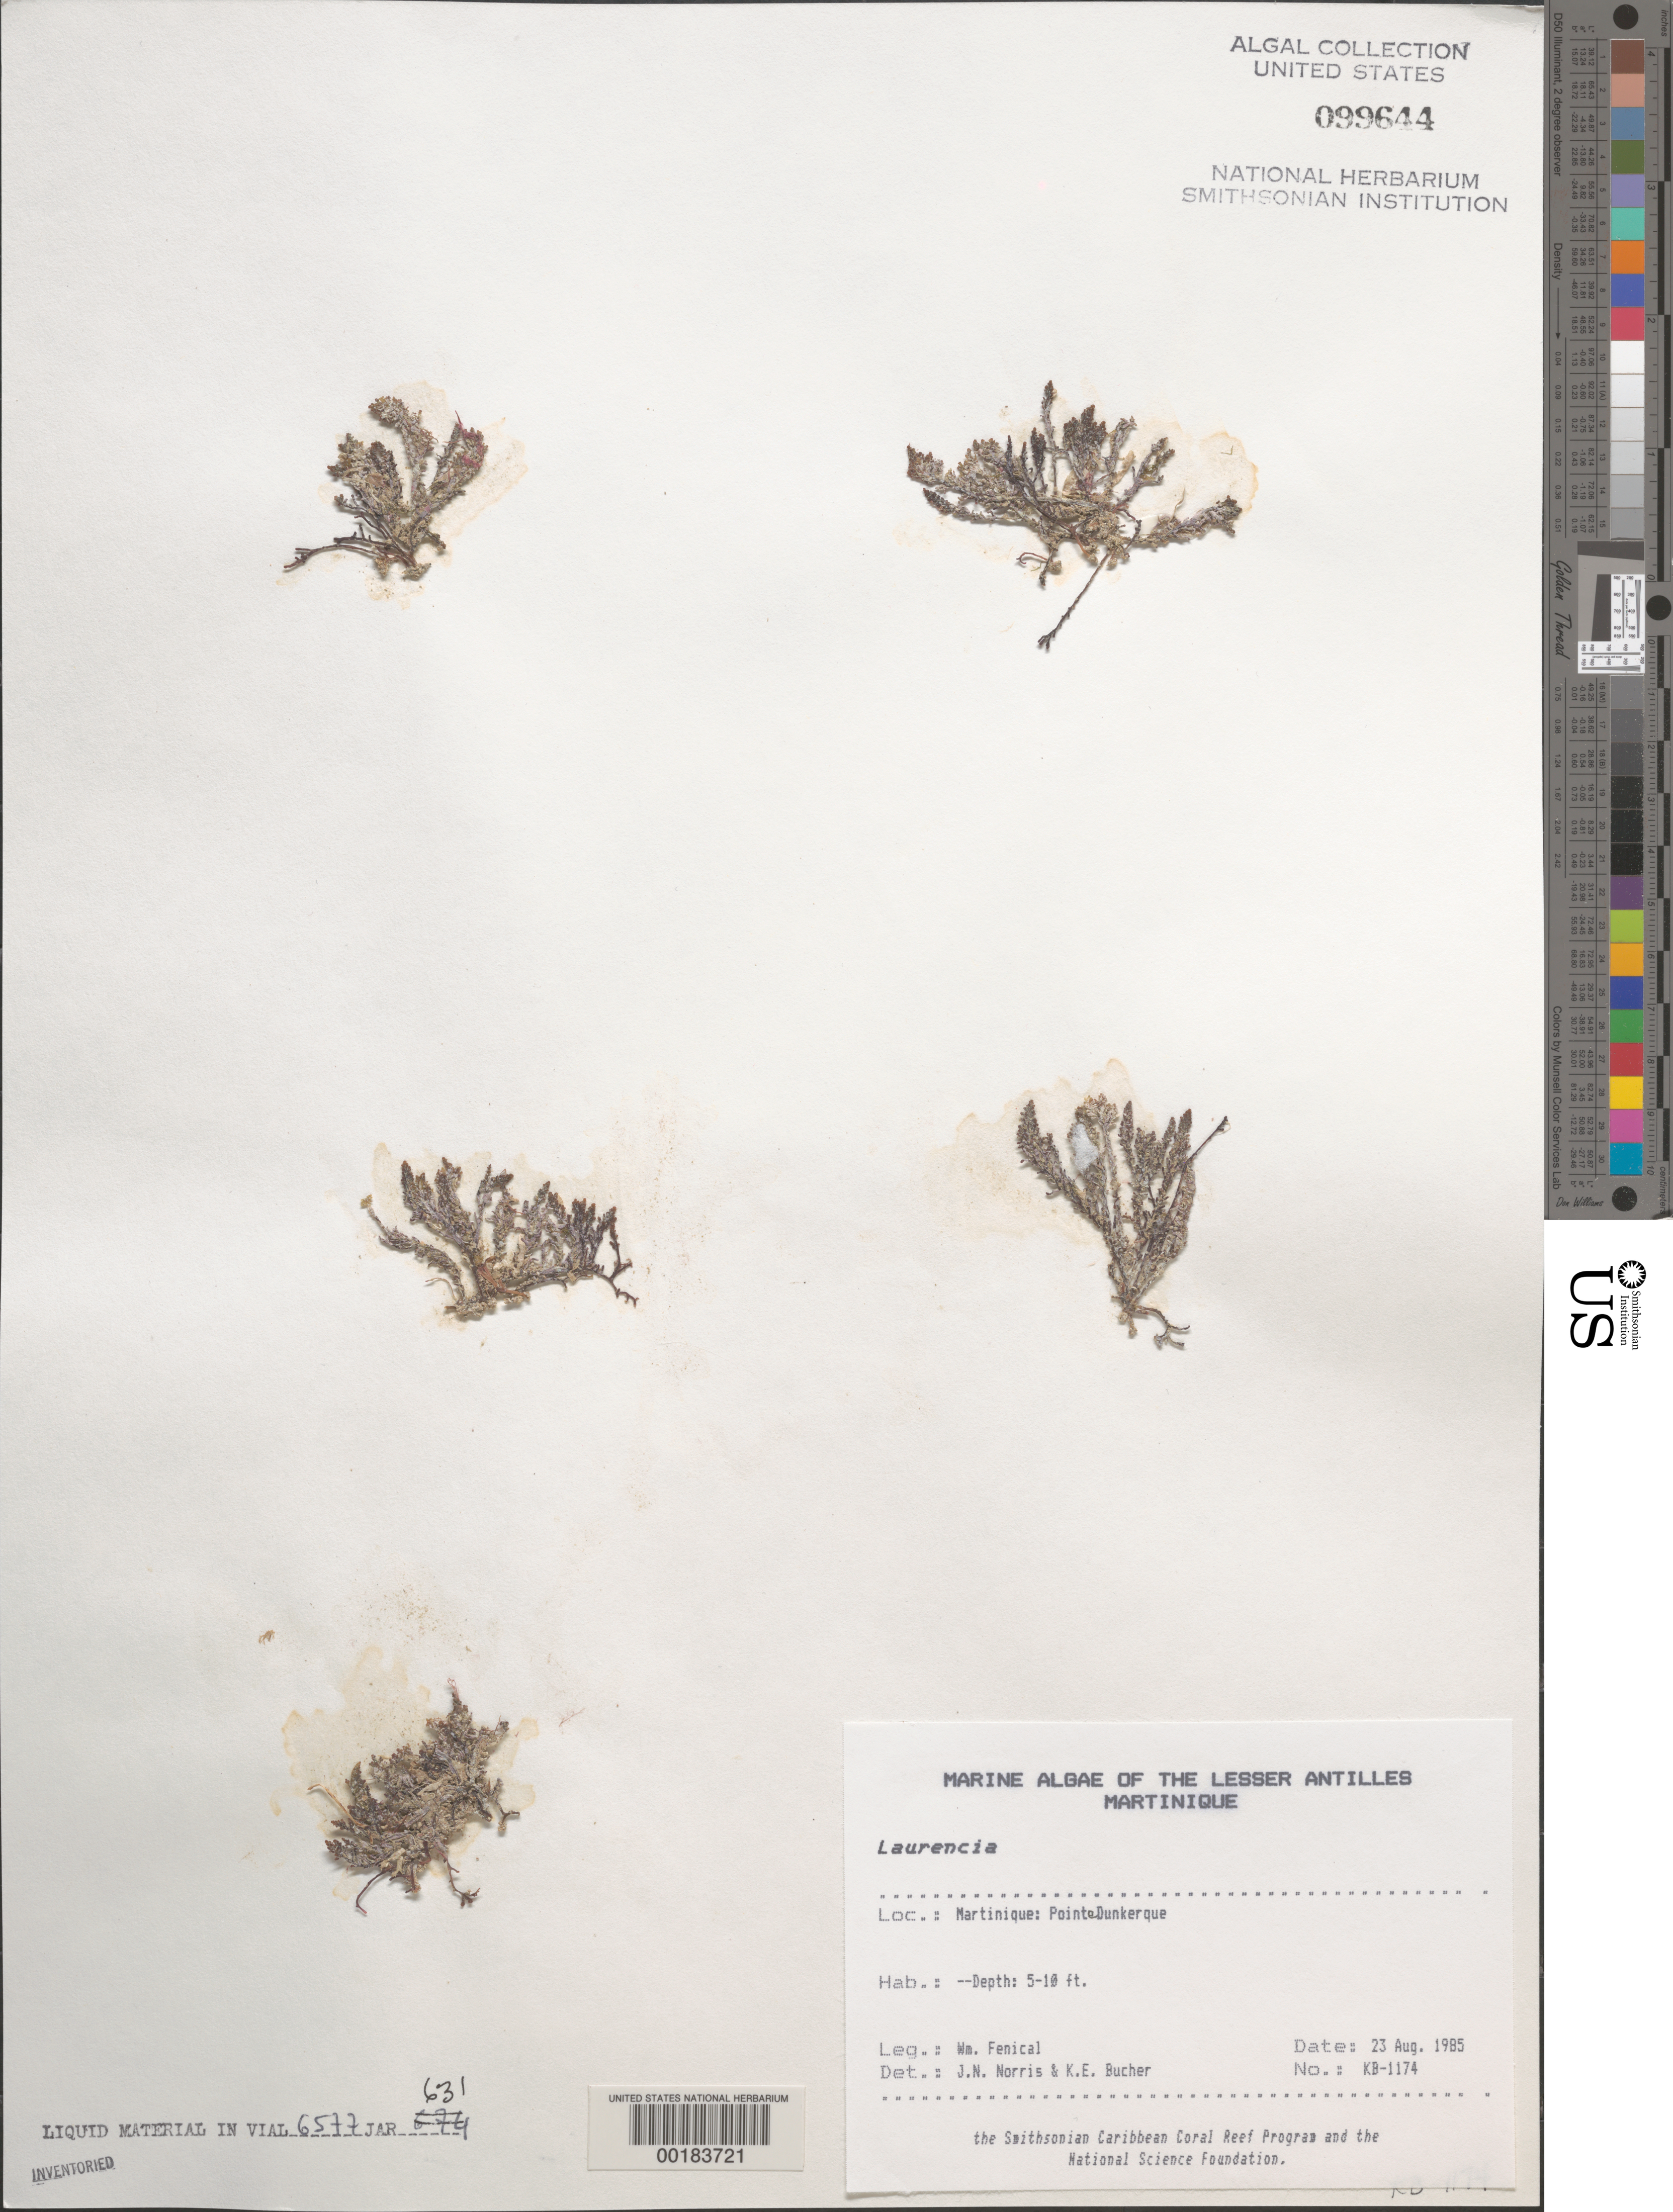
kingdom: Plantae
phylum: Rhodophyta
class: Florideophyceae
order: Ceramiales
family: Rhodomelaceae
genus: Laurencia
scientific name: Laurencia sp.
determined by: Norris, J. N.; Bucher, K. E.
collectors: W. Fenical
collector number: Kb-1174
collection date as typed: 23 Aug 1985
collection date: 1985-08-23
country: Martinique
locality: Pointe Dunkerque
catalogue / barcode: US 99644